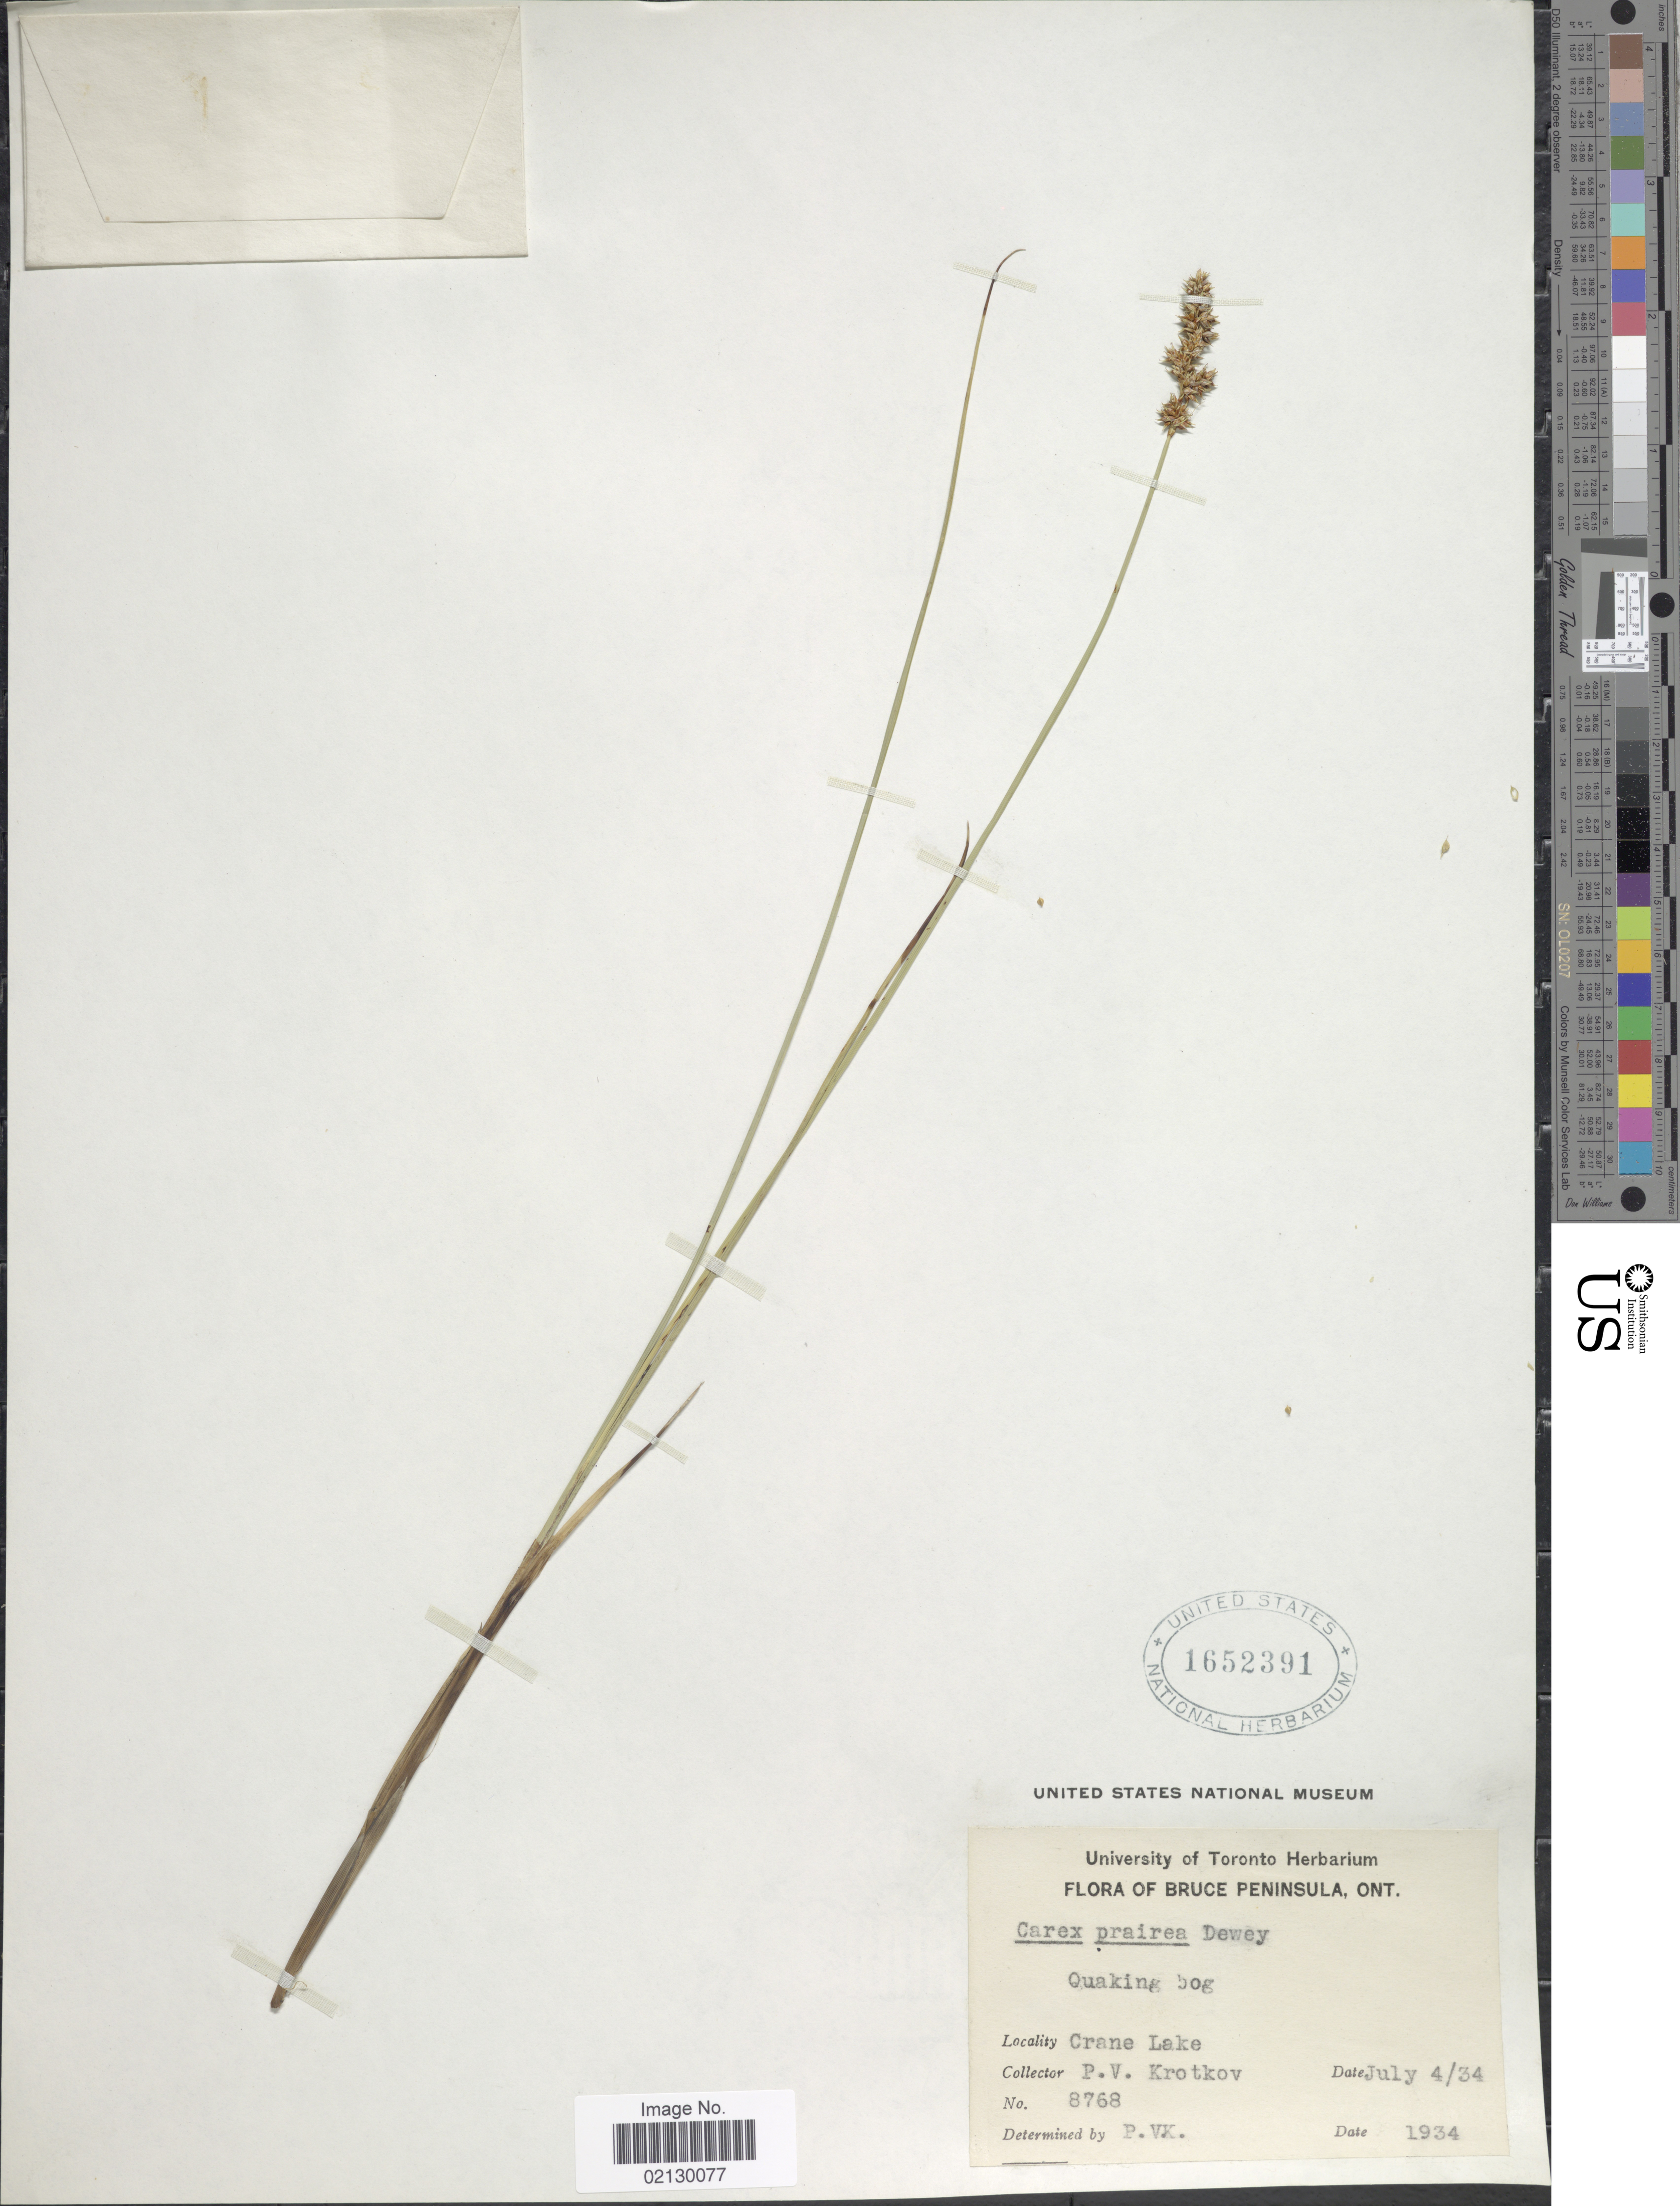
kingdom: Plantae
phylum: Tracheophyta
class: Liliopsida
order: Poales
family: Cyperaceae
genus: Carex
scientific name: Carex prairea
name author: Dewey ex Alph. Wood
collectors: P. V. Krotkov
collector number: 768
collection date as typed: Transcribed d/m/y: 4/7/34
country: Canada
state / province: Ontario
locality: Bruce Peninsula, Crane Lake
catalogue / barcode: US 1652391